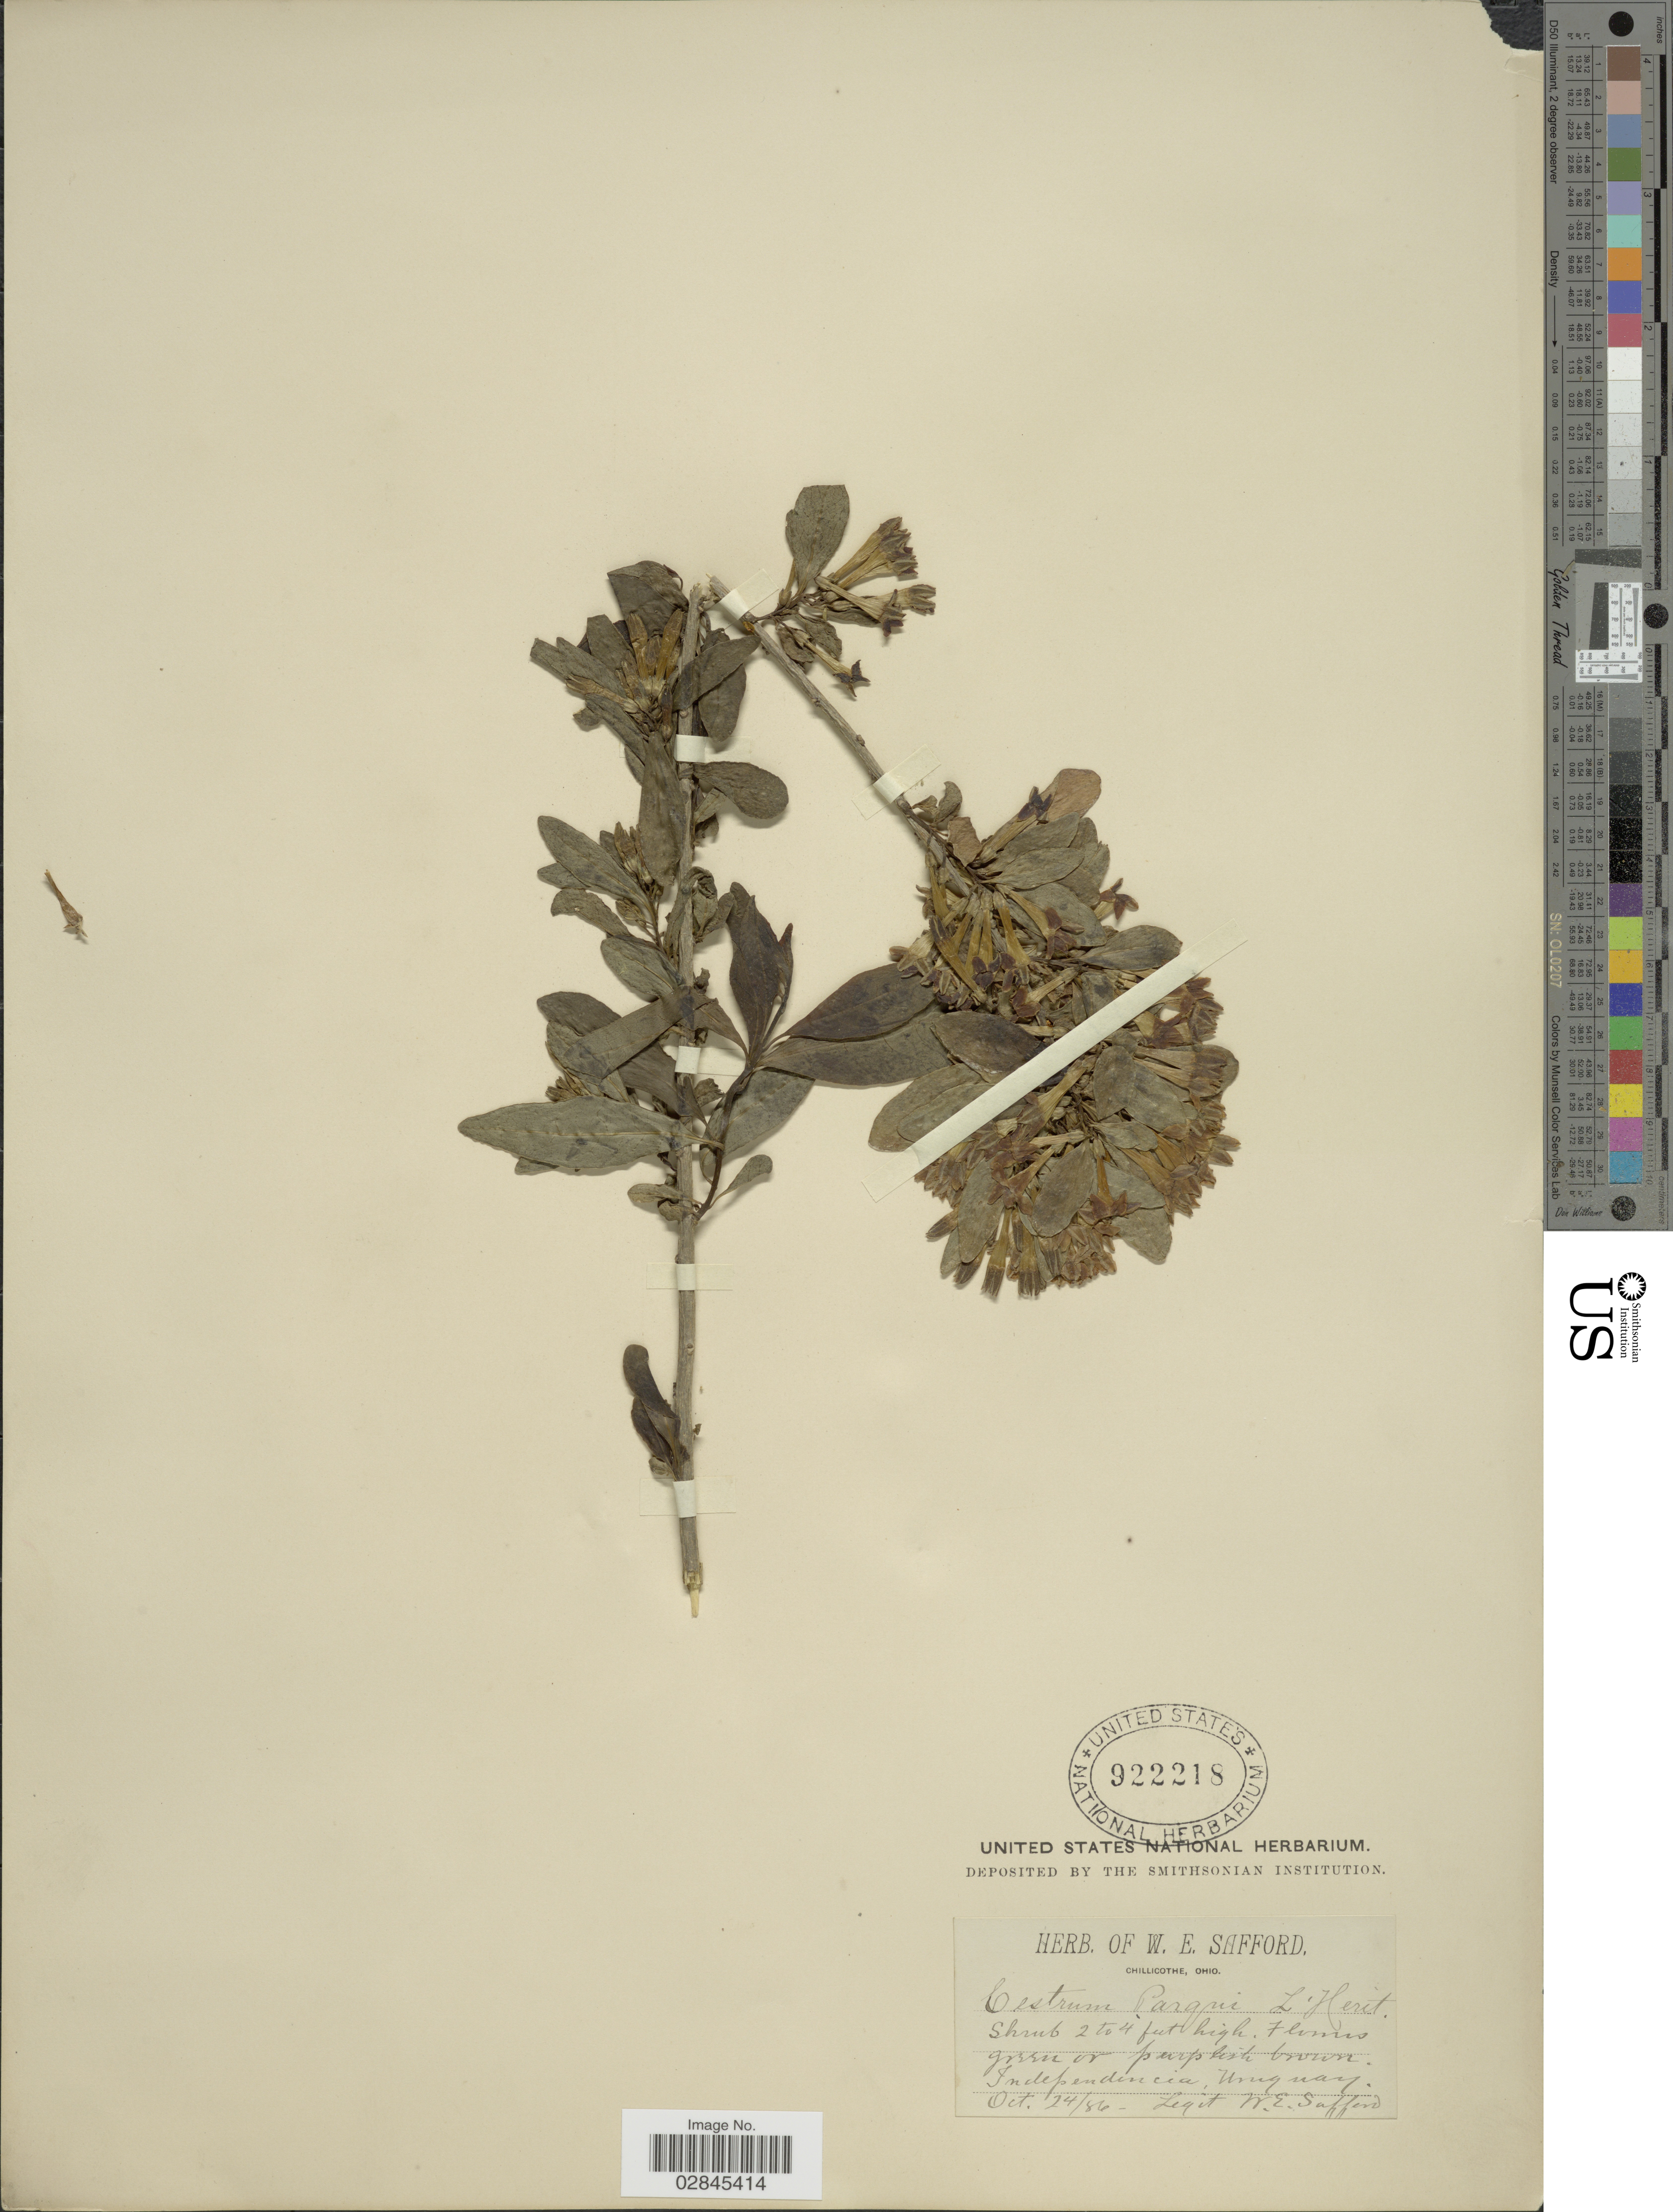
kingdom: Plantae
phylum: Tracheophyta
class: Magnoliopsida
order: Solanales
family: Solanaceae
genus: Cestrum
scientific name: Cestrum euanthes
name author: Schltdl.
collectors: W. E. Safford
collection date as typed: Transcribed d/m/y: 24/10/86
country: Uruguay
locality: Independencia.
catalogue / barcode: US 922218